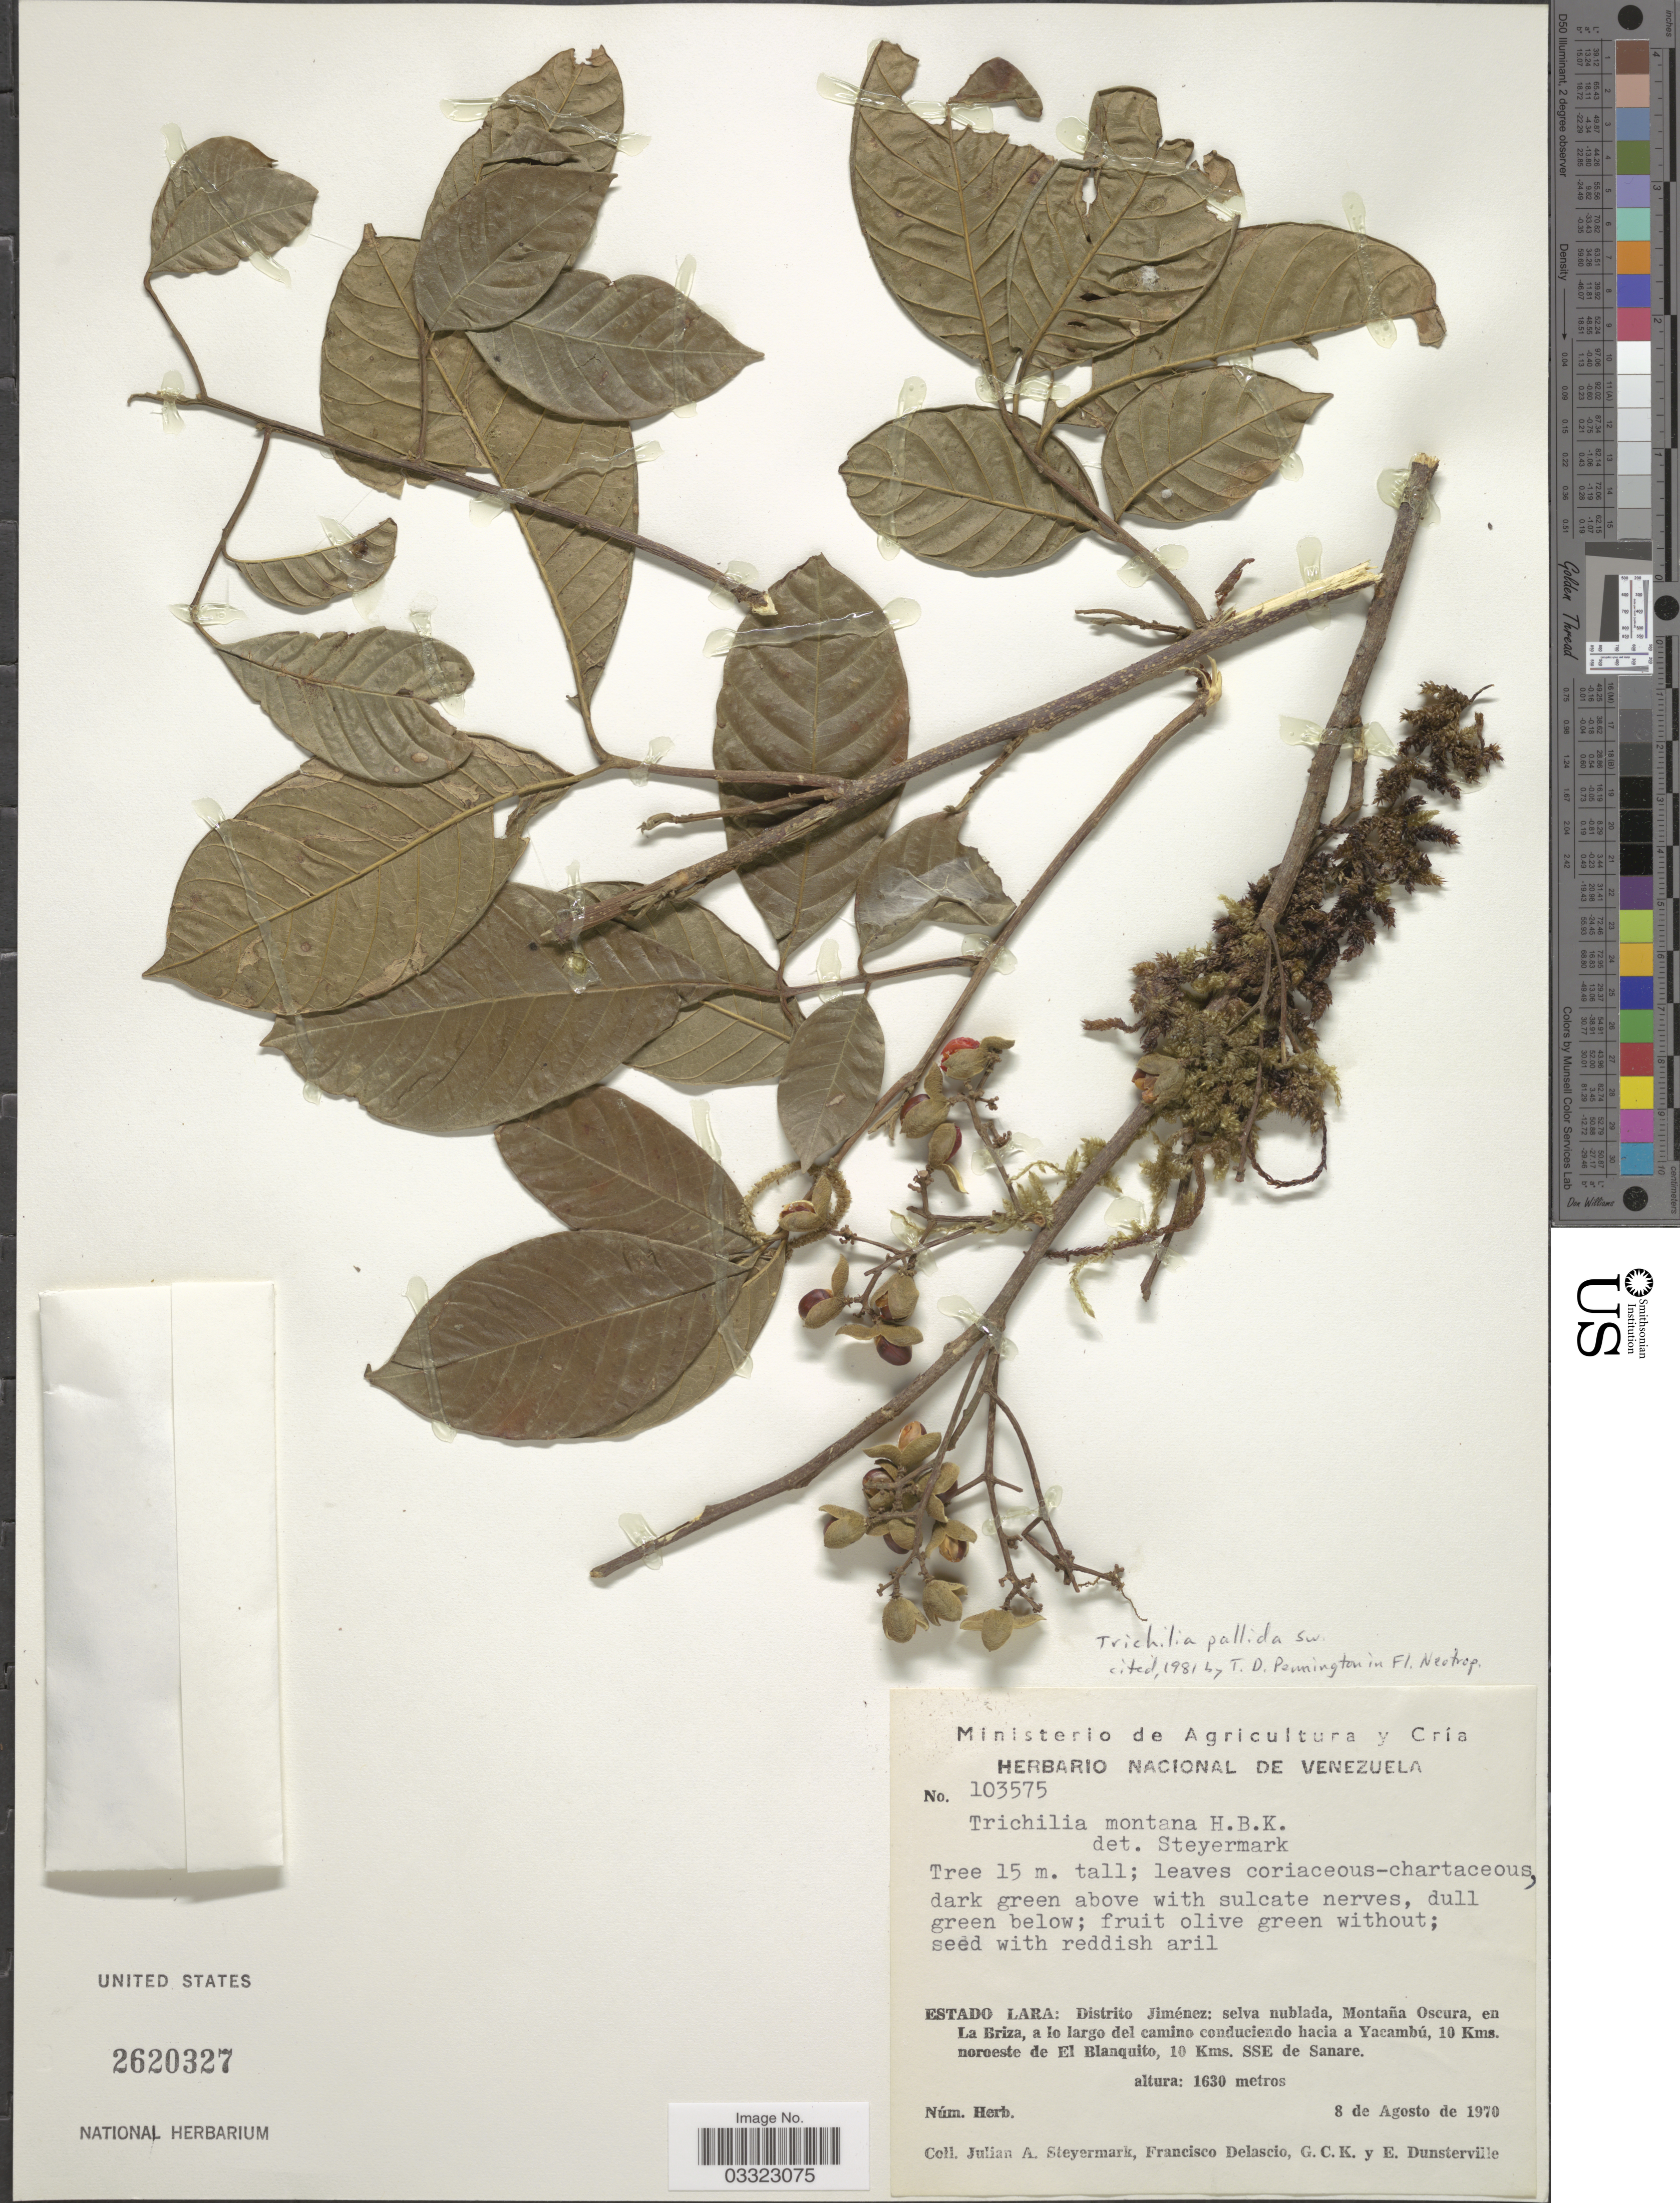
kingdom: Plantae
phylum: Tracheophyta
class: Magnoliopsida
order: Sapindales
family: Meliaceae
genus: Trichilia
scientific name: Trichilia pallida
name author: Sw.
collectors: J. Steyermark, F. Delascio, G. C. K. Dunsterville & E. Dunsterville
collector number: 103575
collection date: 1970-08-08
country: Venezuela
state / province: Lara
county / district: Jiménez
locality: Distrito Jiménez: selva nublada, Montaña Oscura, en La Briza, a lo largo del camino conduciendo hacia a Yacambú, 10 Kms. noroeste de El Blanquito, 10 Kms. SSE de Sanare.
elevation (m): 1630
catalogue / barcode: US 2620327